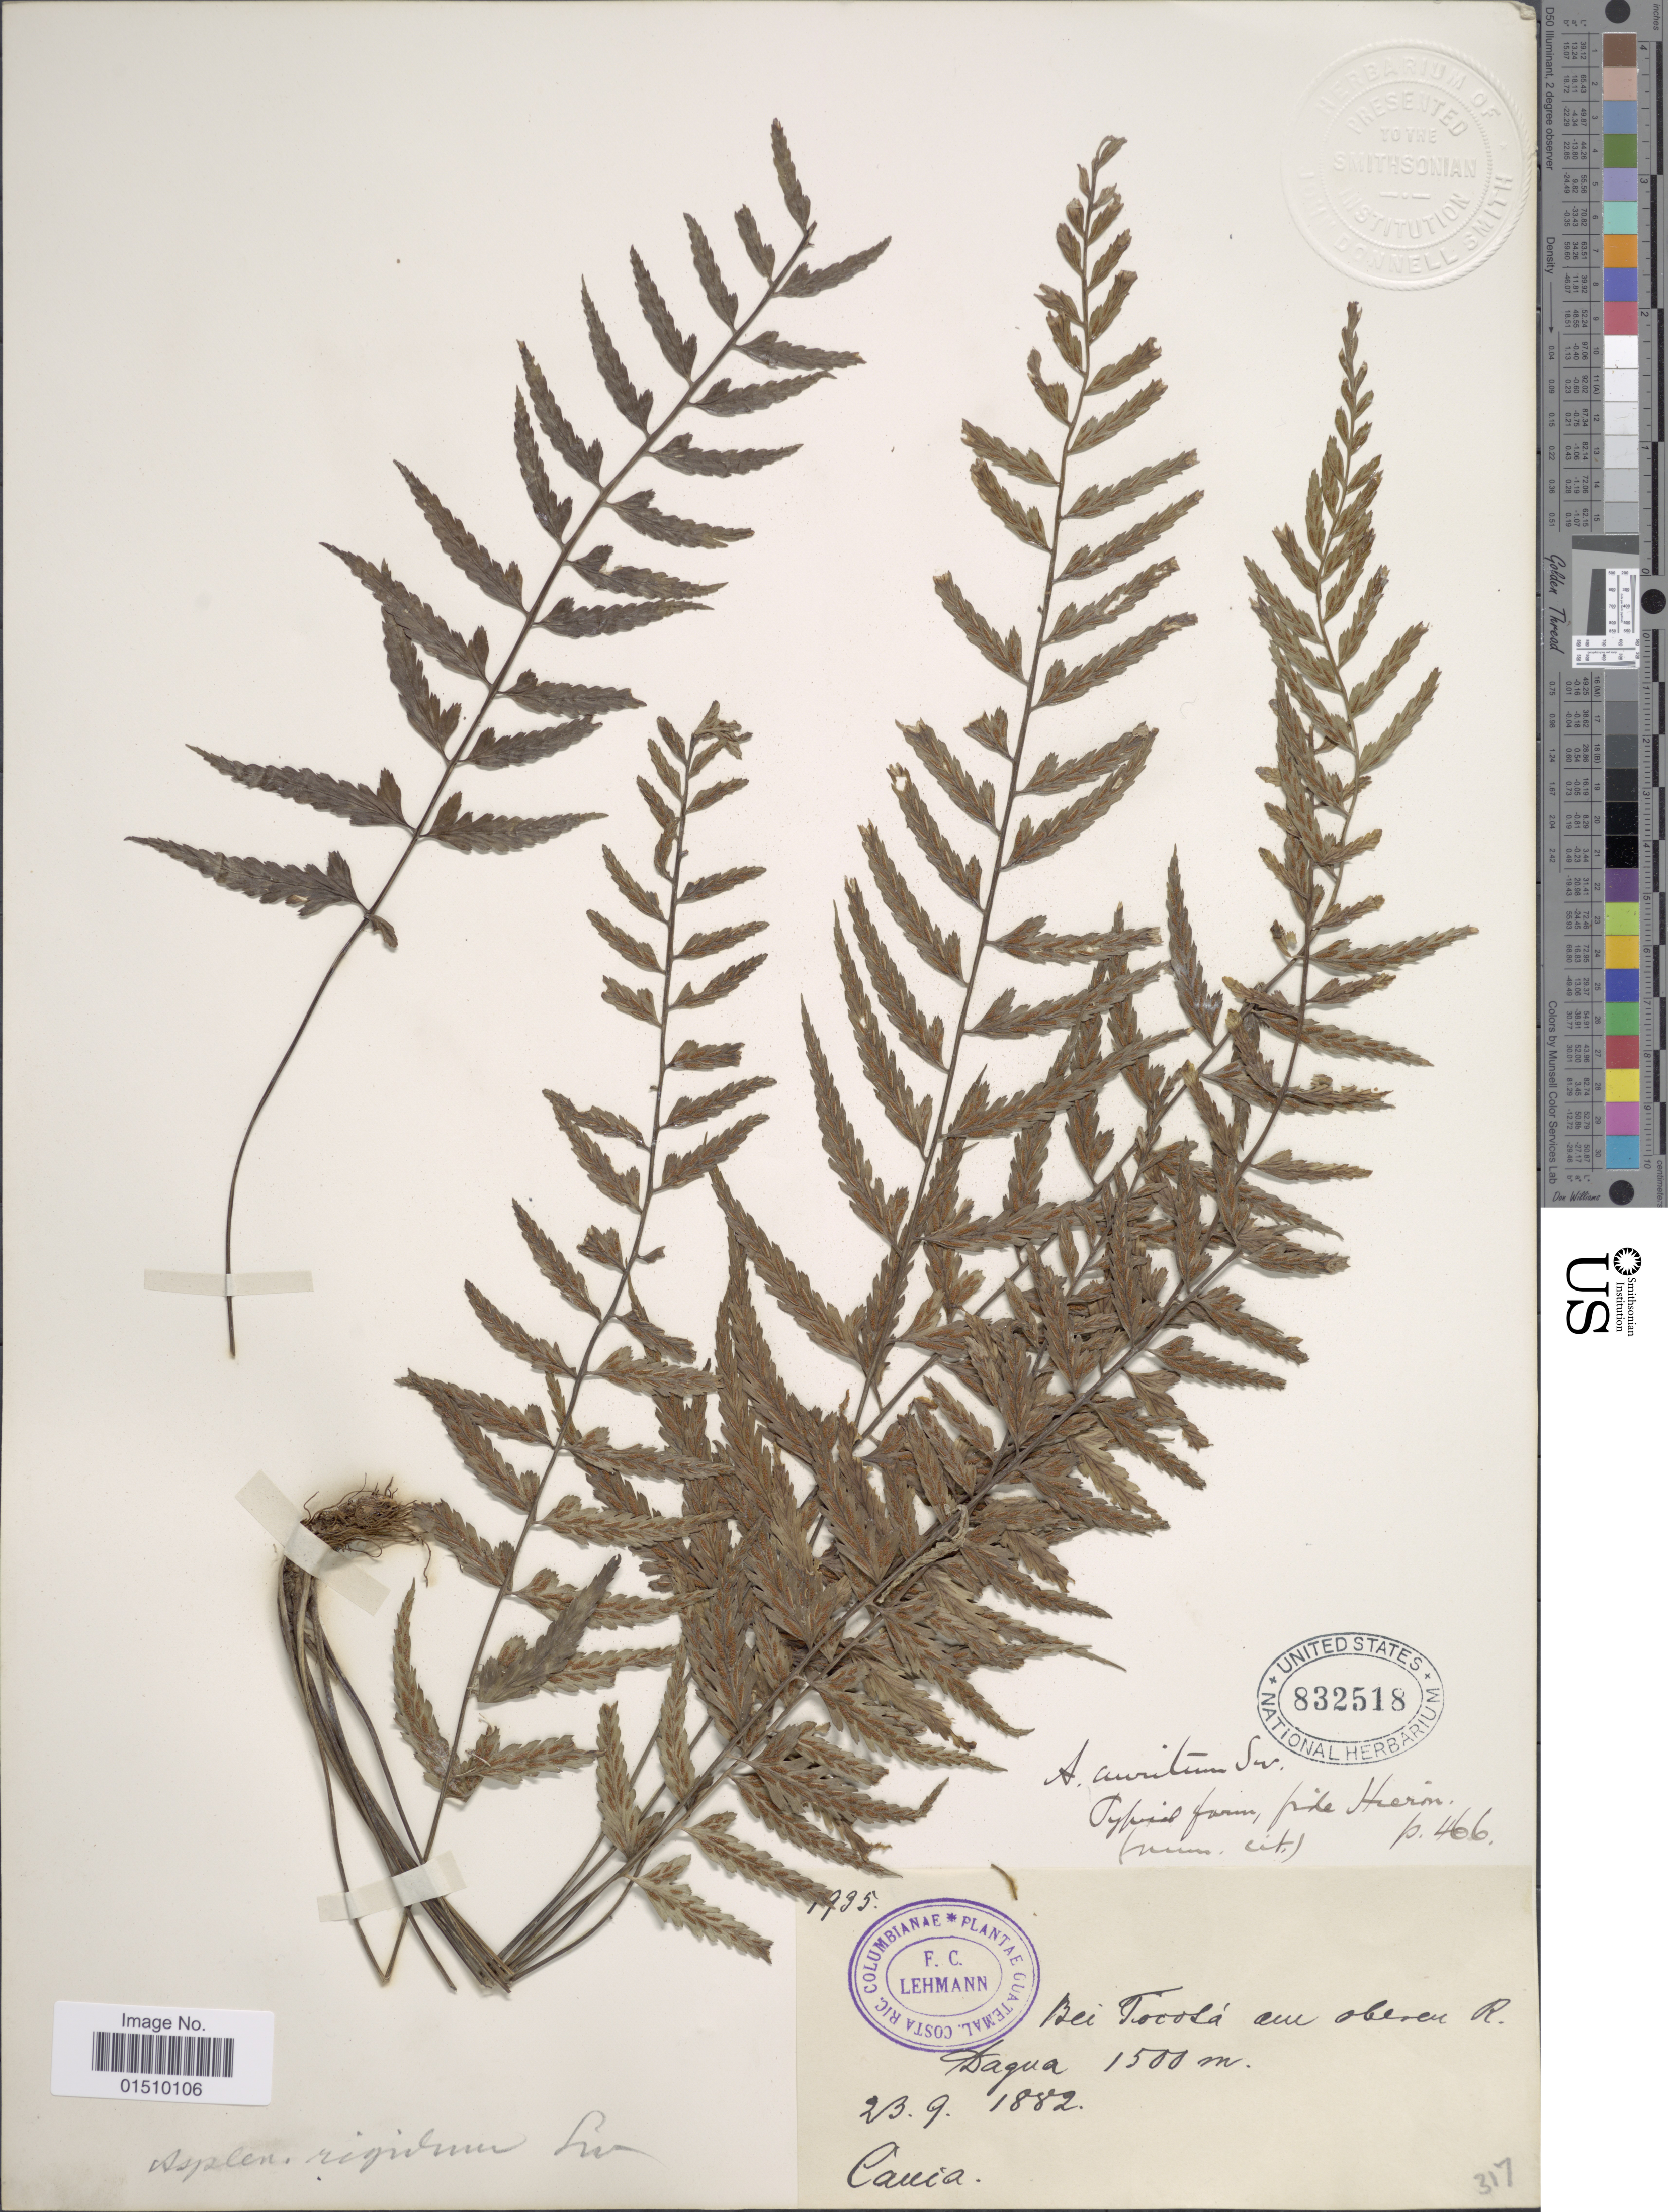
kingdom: Plantae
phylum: Tracheophyta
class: Polypodiopsida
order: Polypodiales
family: Aspleniaceae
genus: Asplenium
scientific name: Asplenium auritum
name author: Sw.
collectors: F. C. Lehmann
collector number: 1935*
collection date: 1882-09-23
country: Colombia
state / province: Cauca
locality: Columbianae, Dagua, Cauca.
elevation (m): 1500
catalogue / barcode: US 832518